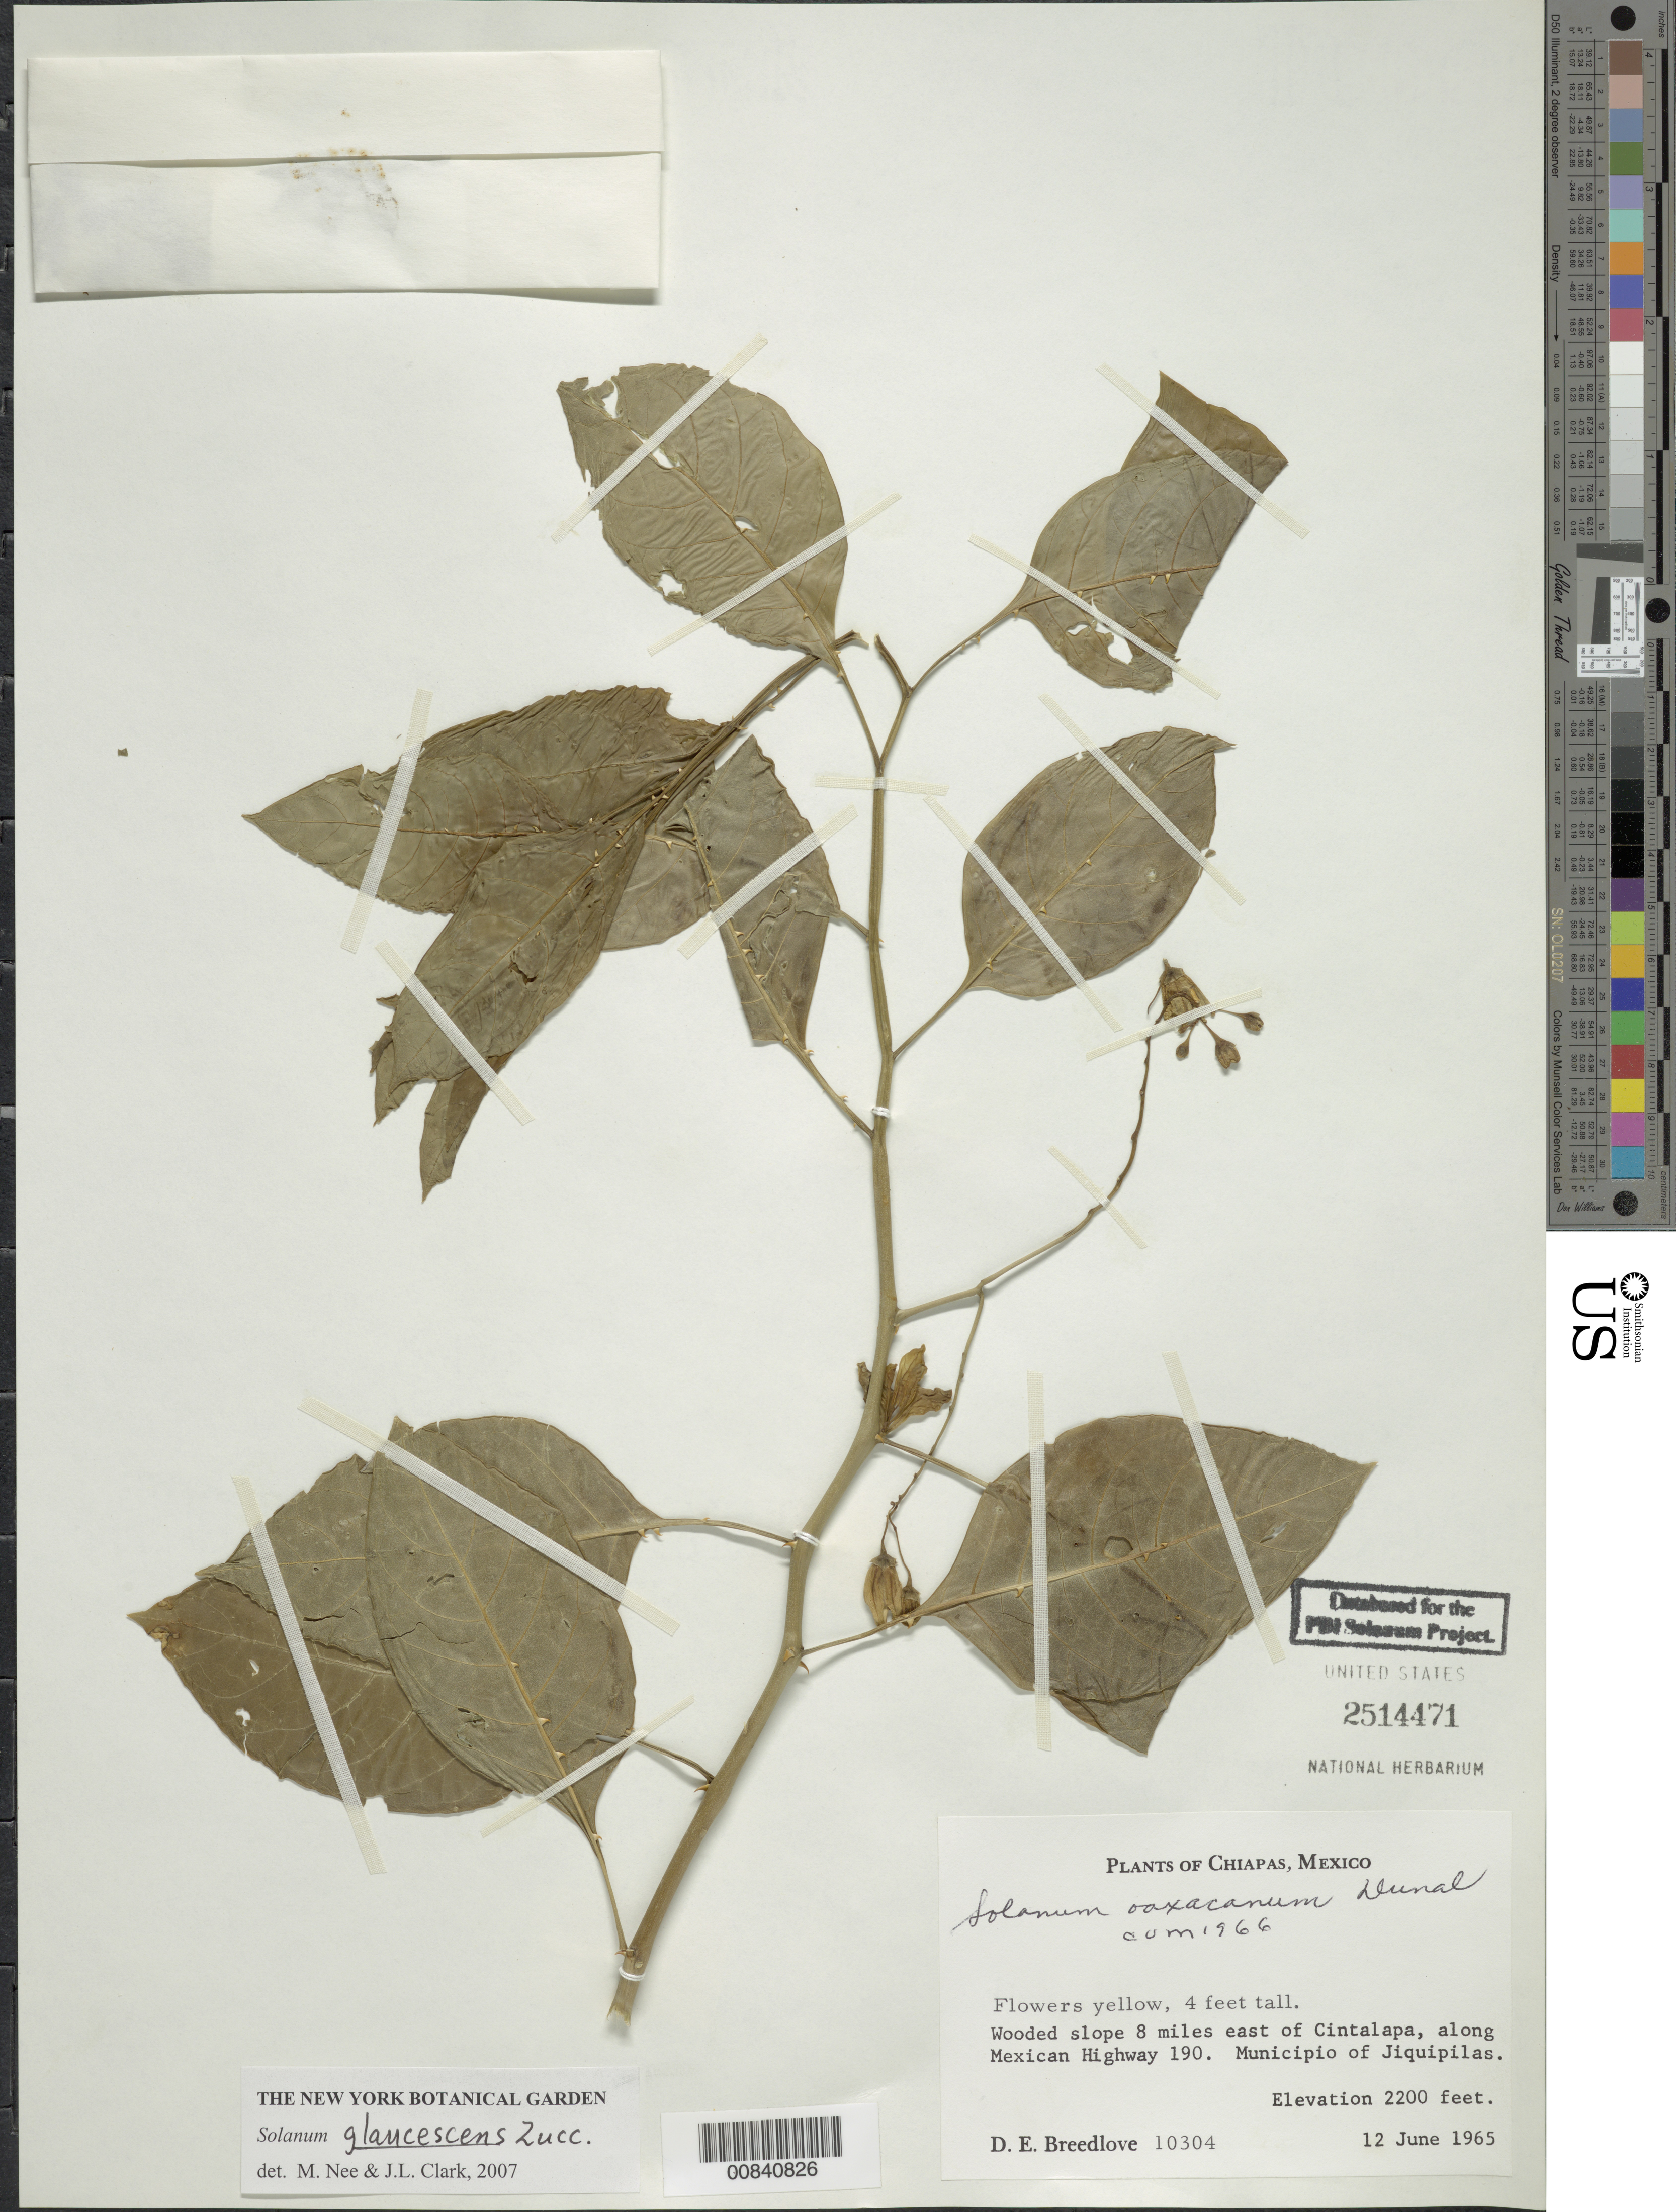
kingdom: Plantae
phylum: Tracheophyta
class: Magnoliopsida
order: Solanales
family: Solanaceae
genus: Solanum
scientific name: Solanum glaucescens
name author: Zucc.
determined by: Nee, M. H.; Clark, J. L.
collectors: D. E. Breedlove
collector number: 10304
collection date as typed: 12 Jun 1965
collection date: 1965-06-12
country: Mexico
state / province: Chiapas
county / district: Jiquipilas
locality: Wooded slope 8 miles east of Cintalapa, along Mexican Highway 190. Municipio of Jiquipilas.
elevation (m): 670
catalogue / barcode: US 2514471